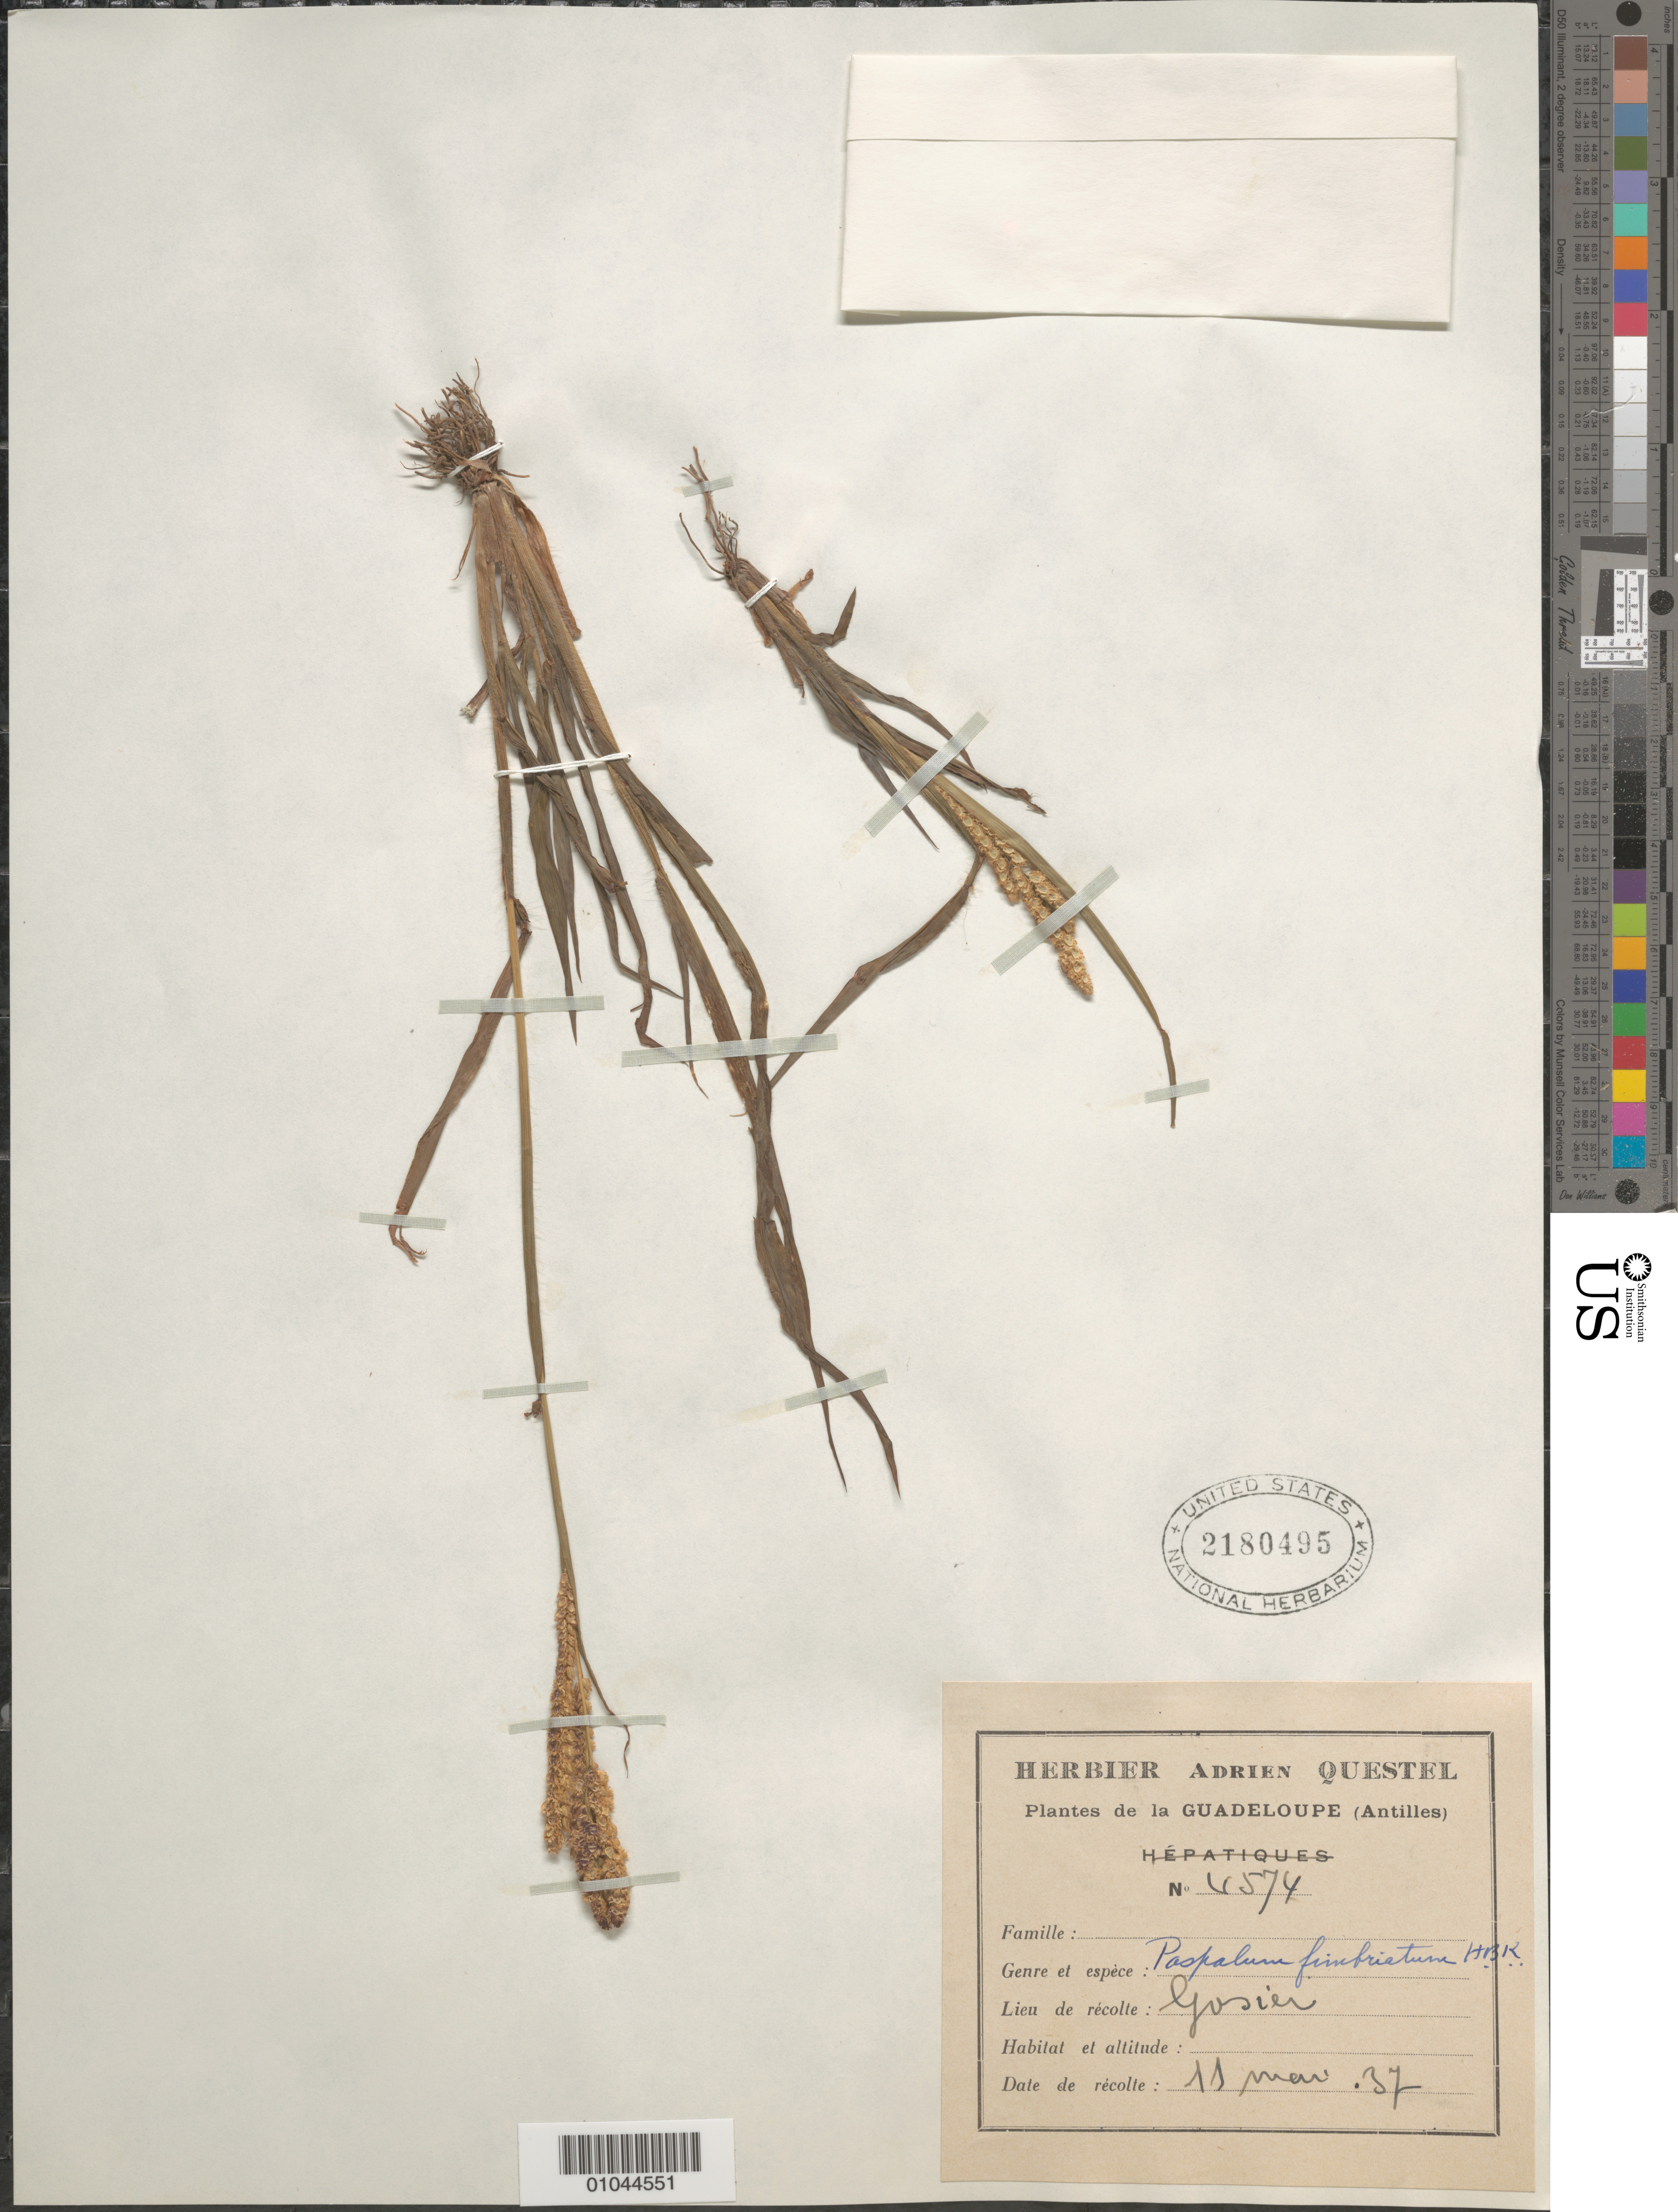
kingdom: Plantae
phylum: Tracheophyta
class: Liliopsida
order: Poales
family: Poaceae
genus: Paspalum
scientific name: Paspalum fimbriatum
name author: Kunth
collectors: A. Questel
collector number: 4574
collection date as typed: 11 Mar 1937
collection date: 1937-03-11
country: Guadeloupe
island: Grande Terre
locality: Gosier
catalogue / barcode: US 2180495